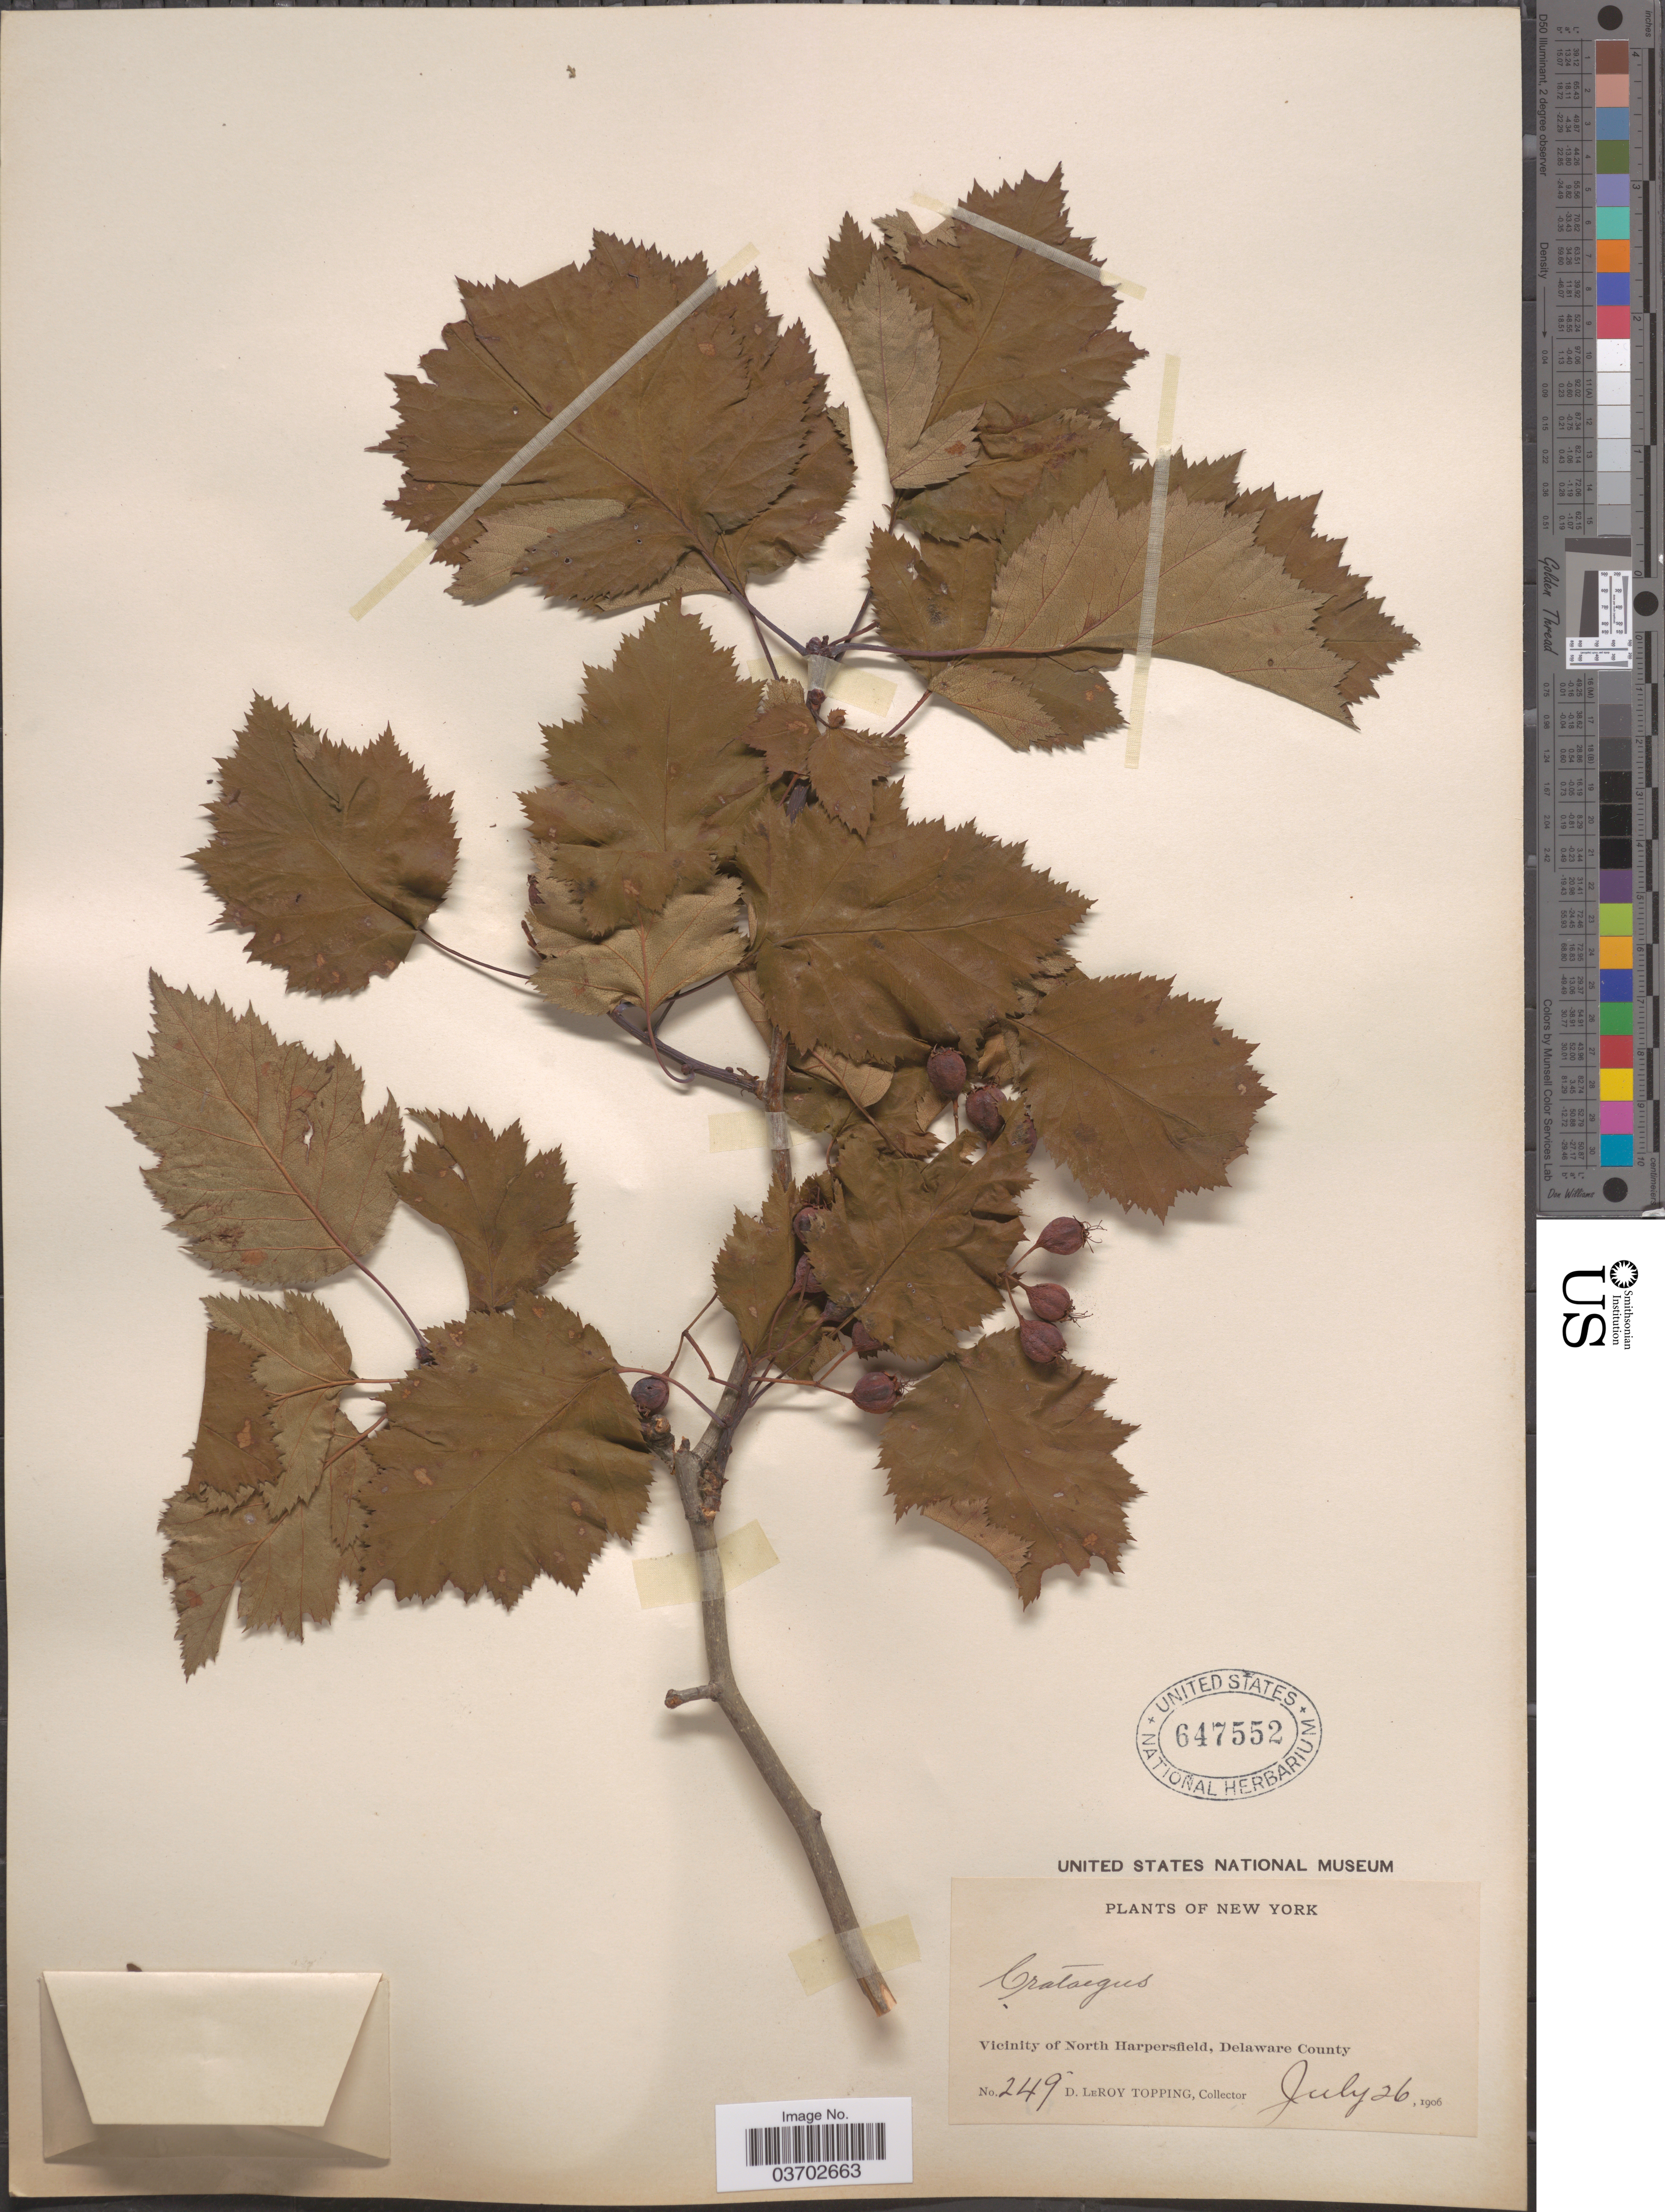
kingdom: Plantae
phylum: Tracheophyta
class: Magnoliopsida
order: Rosales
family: Rosaceae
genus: Crataegus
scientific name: Crataegus sp.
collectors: D. L. Topping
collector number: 249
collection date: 1906-07-26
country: United States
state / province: New York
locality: Vicinity of North Harpersfield, Delaware County.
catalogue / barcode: US 647552